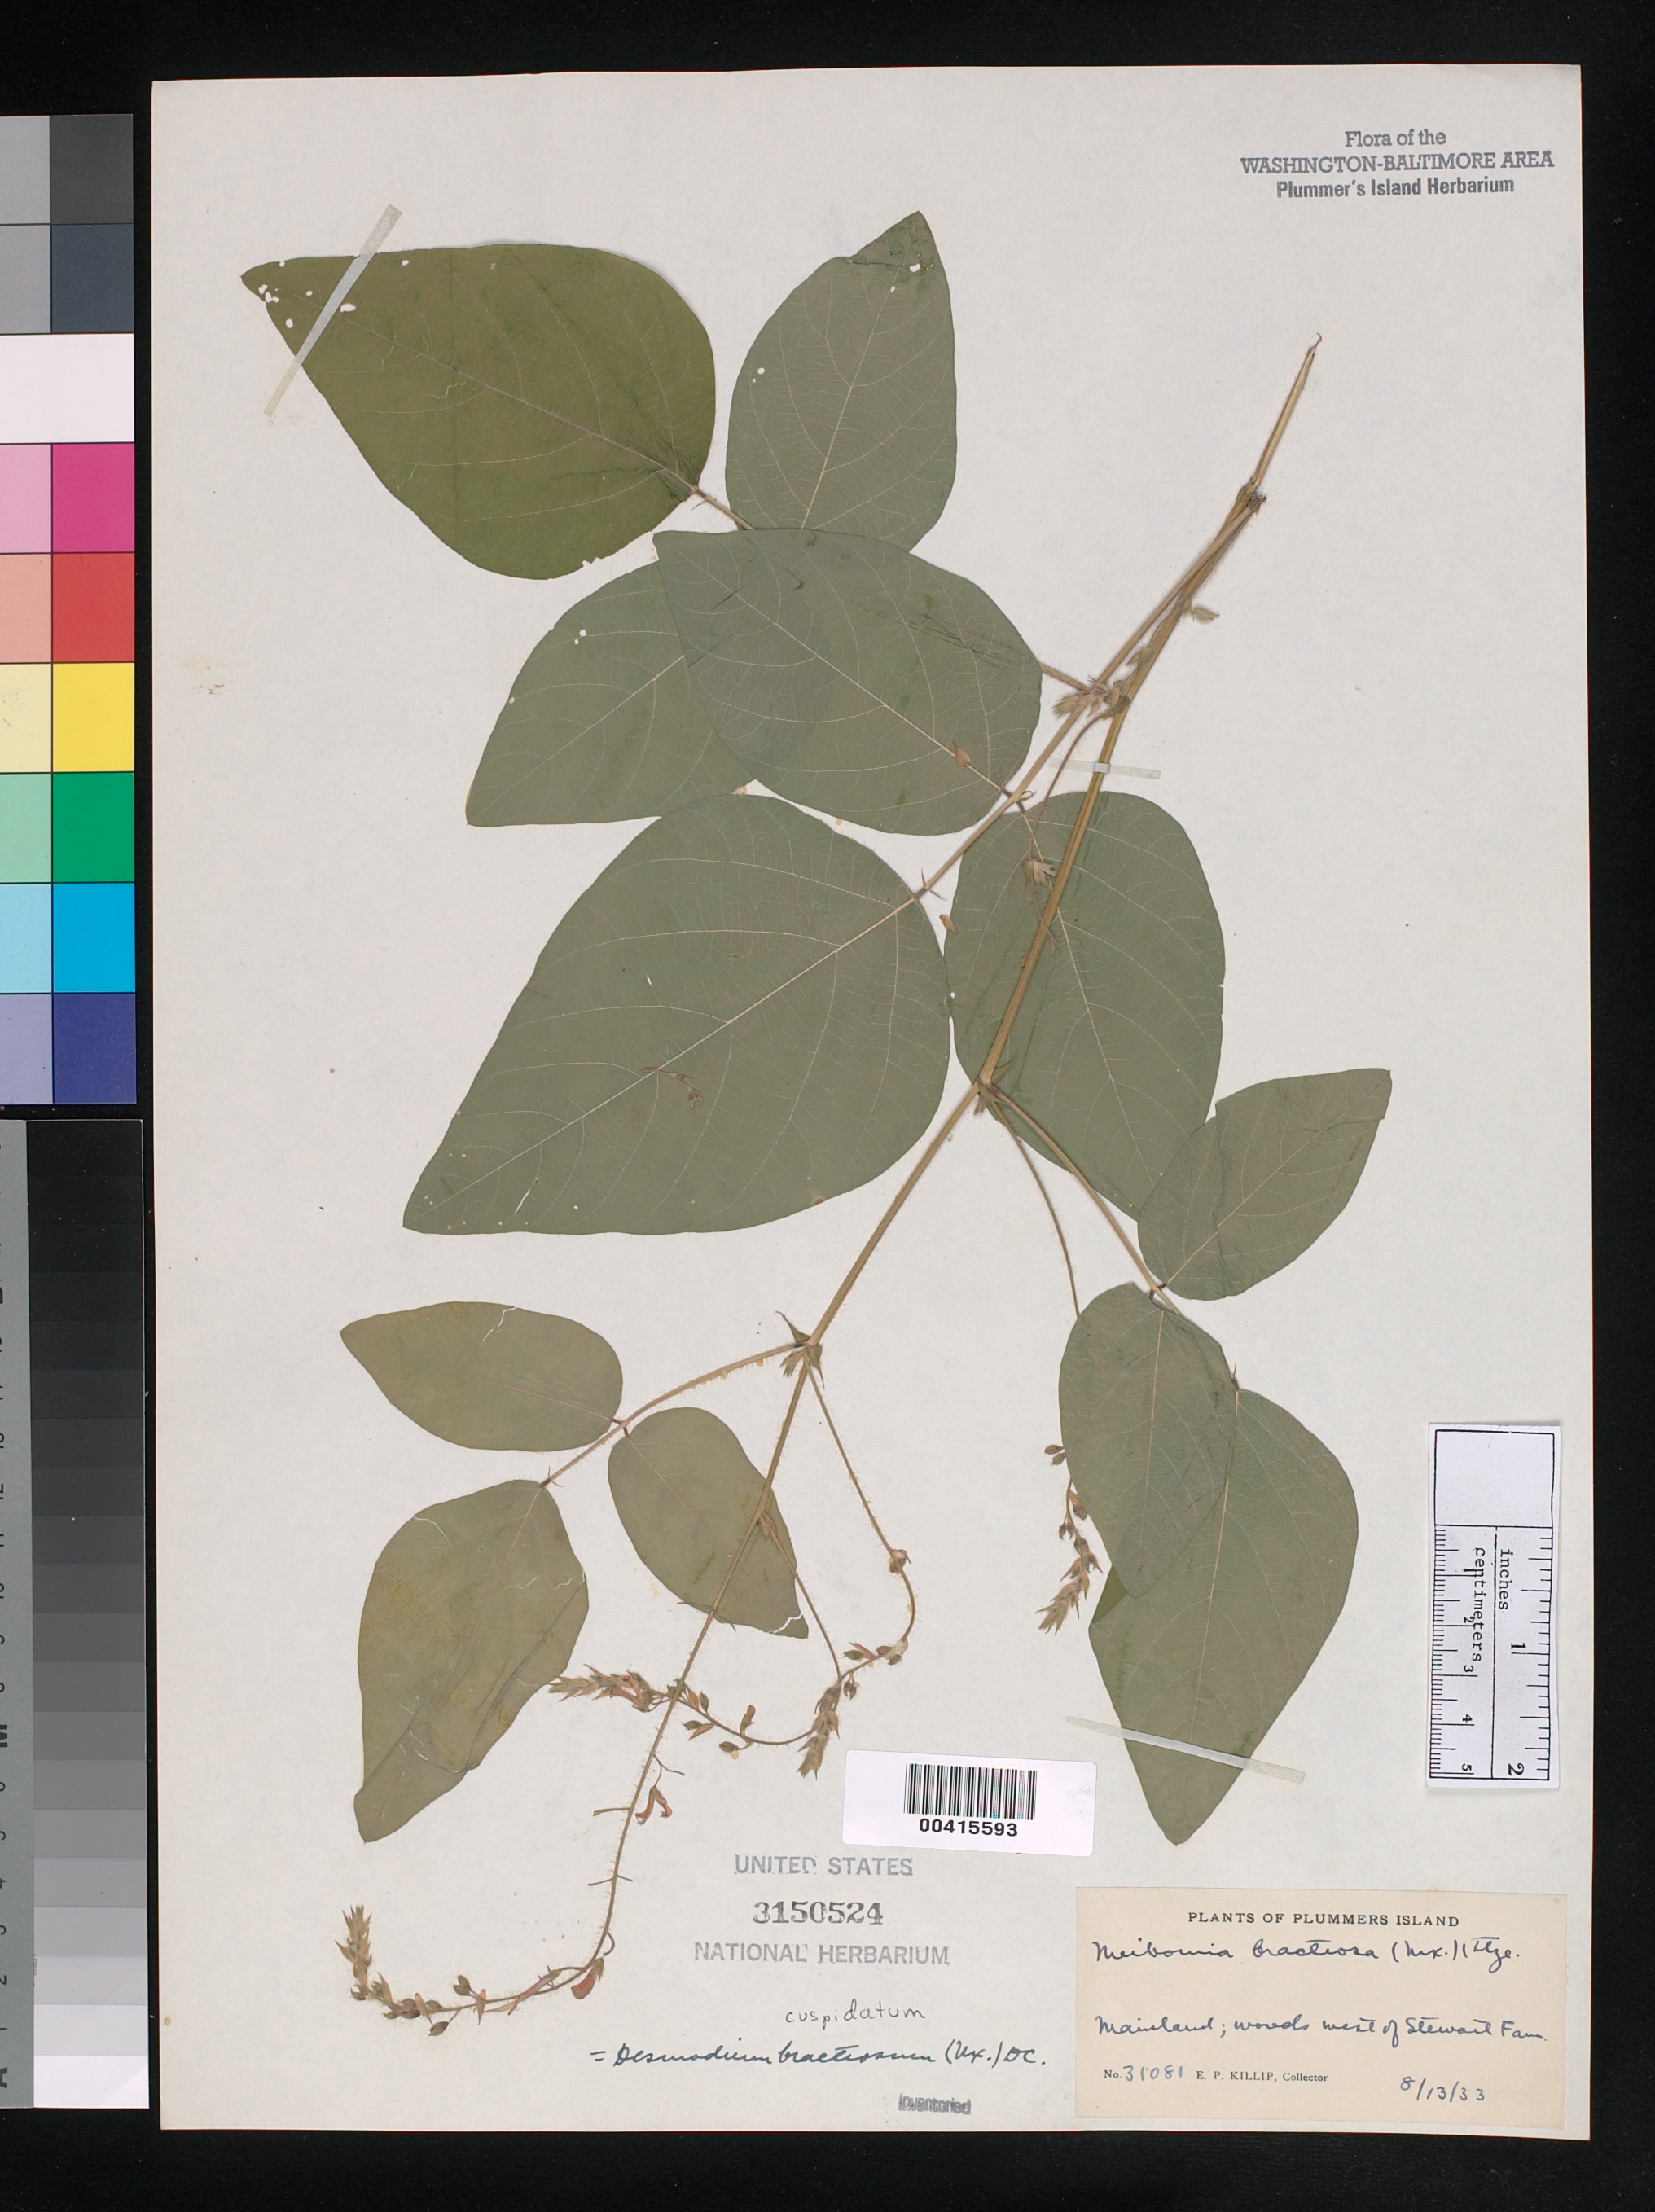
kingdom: Plantae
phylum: Tracheophyta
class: Magnoliopsida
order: Fabales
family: Fabaceae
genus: Desmodium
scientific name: Desmodium cuspidatum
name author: (Muhl. ex Willd.) Loudon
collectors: E. P. Killip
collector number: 31081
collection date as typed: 13 Aug 1933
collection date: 1933-08-13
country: United States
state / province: Maryland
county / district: Montgomery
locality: Plummer's Island; mainland, west of Stewart Farm C. & O. Canal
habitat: Woods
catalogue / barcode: US 3150524